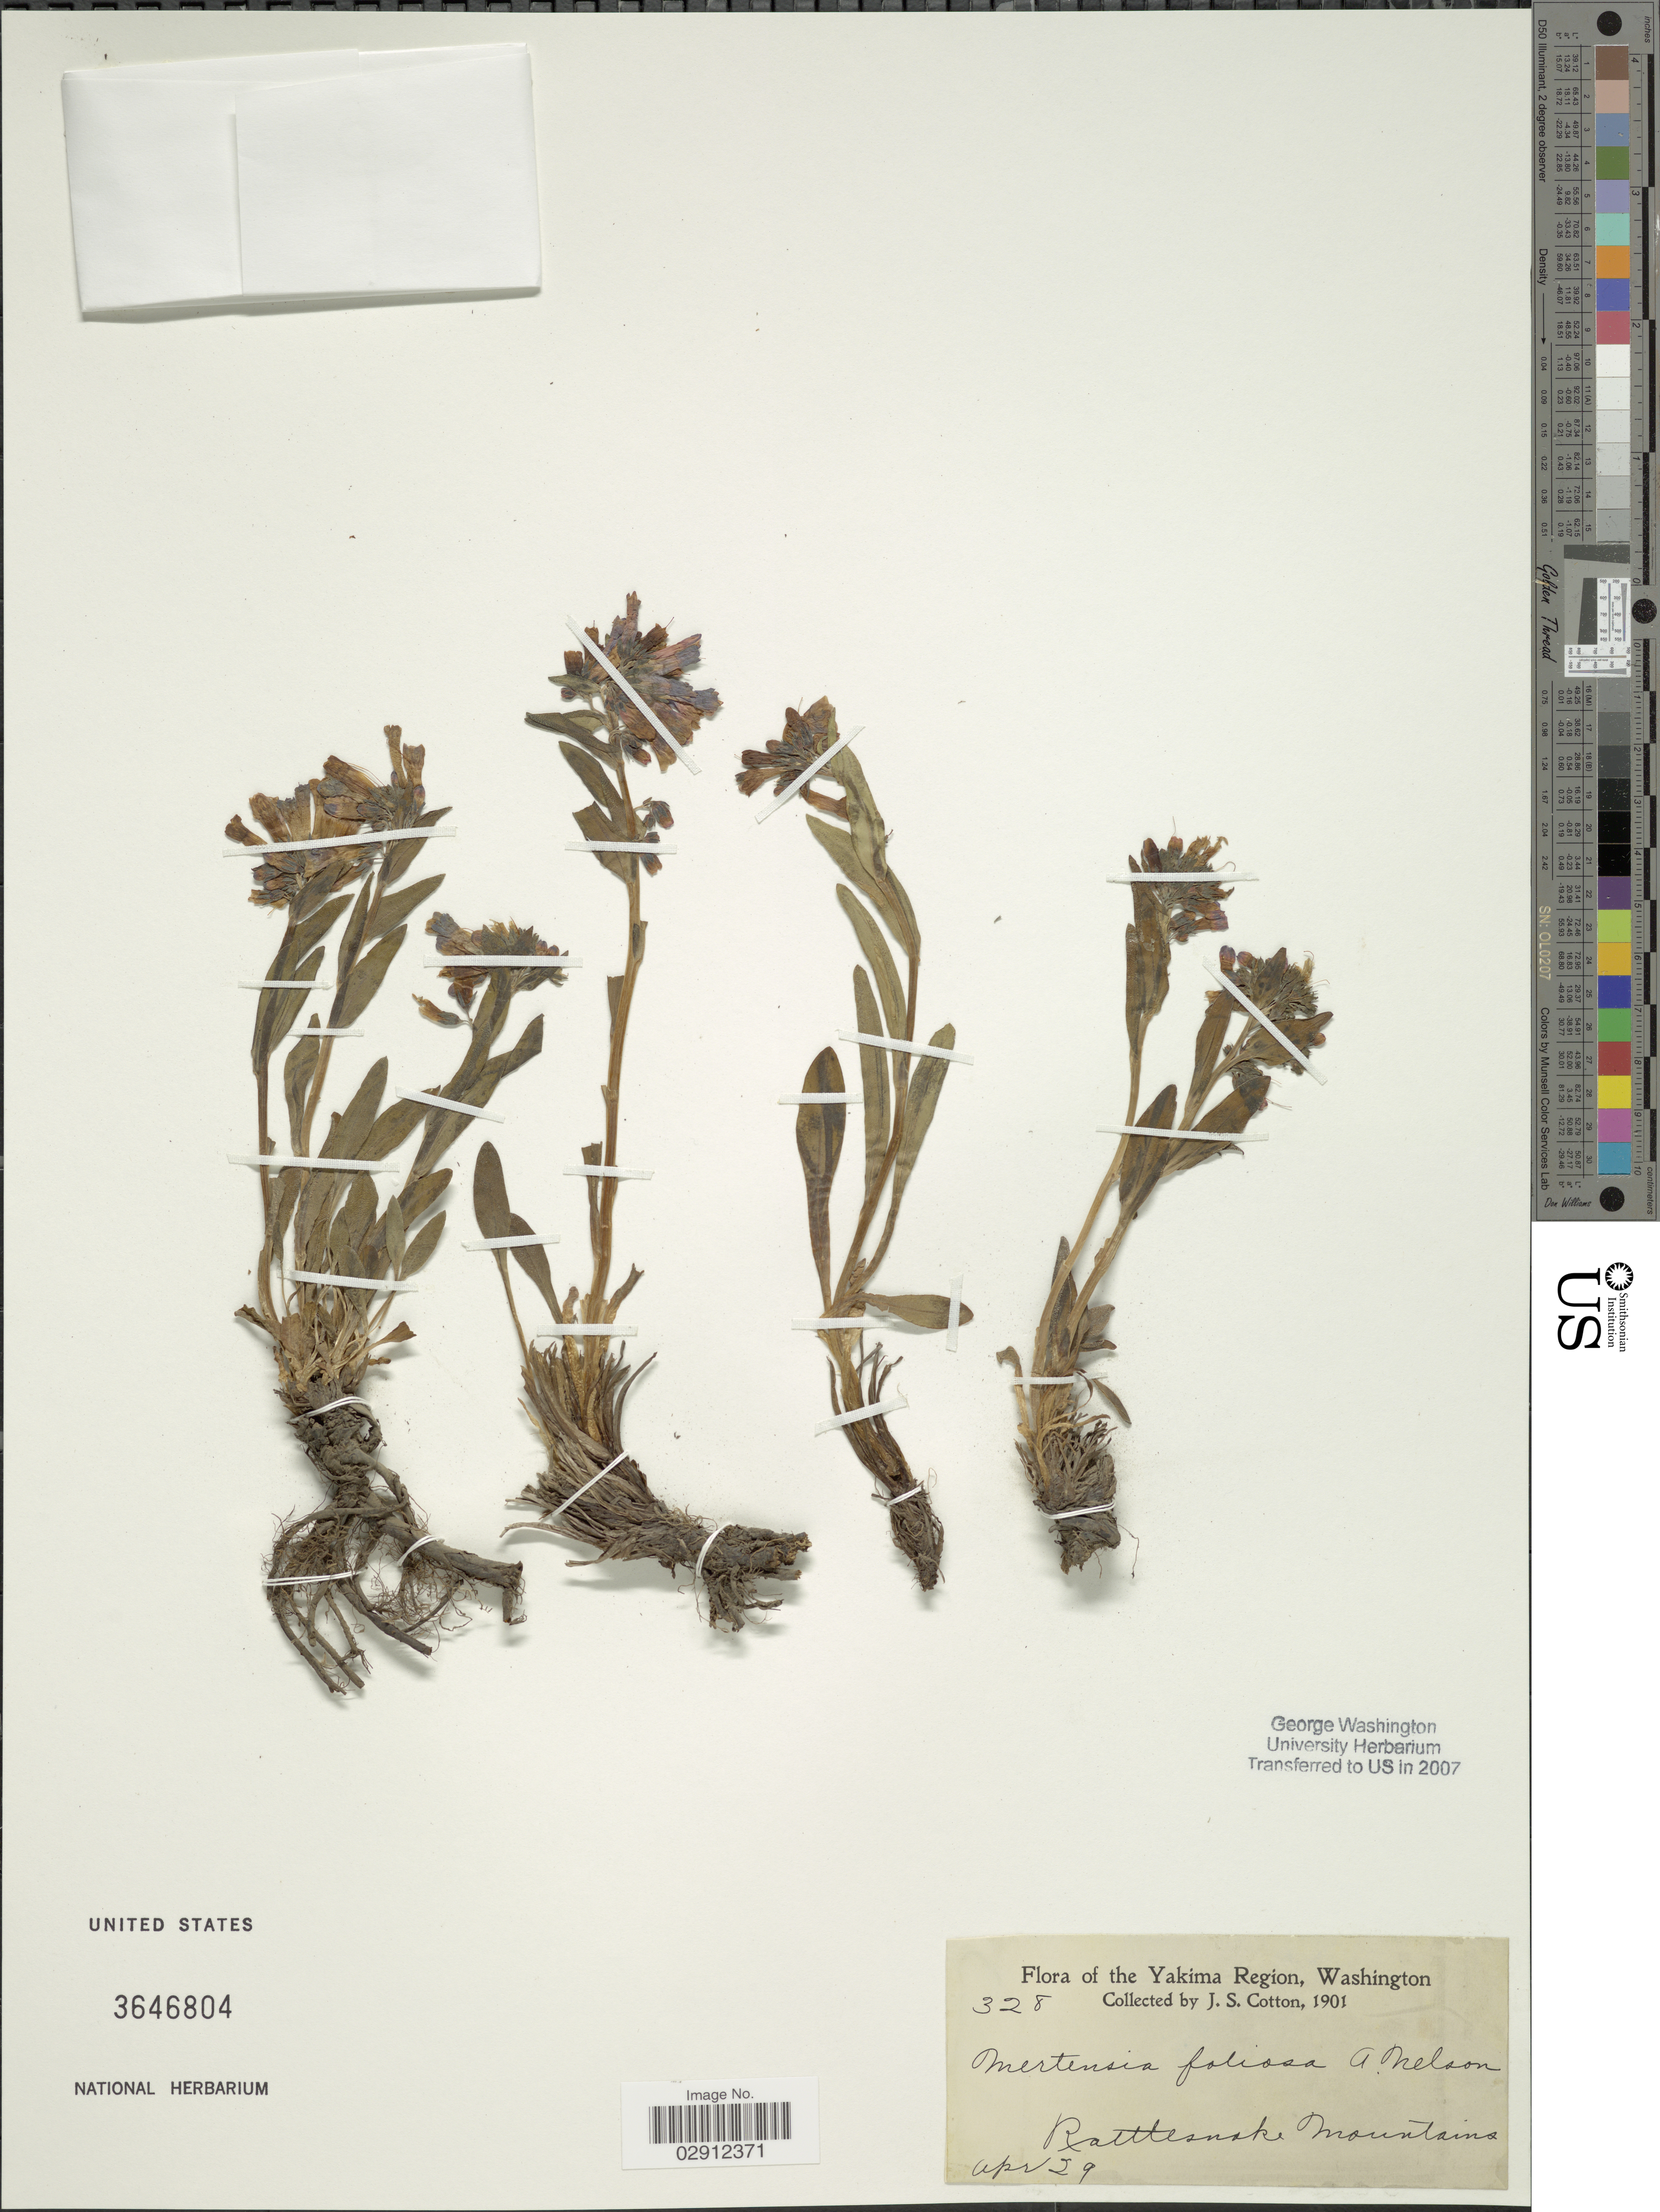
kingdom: Plantae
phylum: Tracheophyta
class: Magnoliopsida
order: Boraginales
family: Boraginaceae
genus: Mertensia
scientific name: Mertensia foliosa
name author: A. Nelson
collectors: J. S. Cotton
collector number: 328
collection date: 1901-04-29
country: United States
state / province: Washington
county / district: Yakima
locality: Yakima Region. Rattlesnake Mountains.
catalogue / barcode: US 3646804